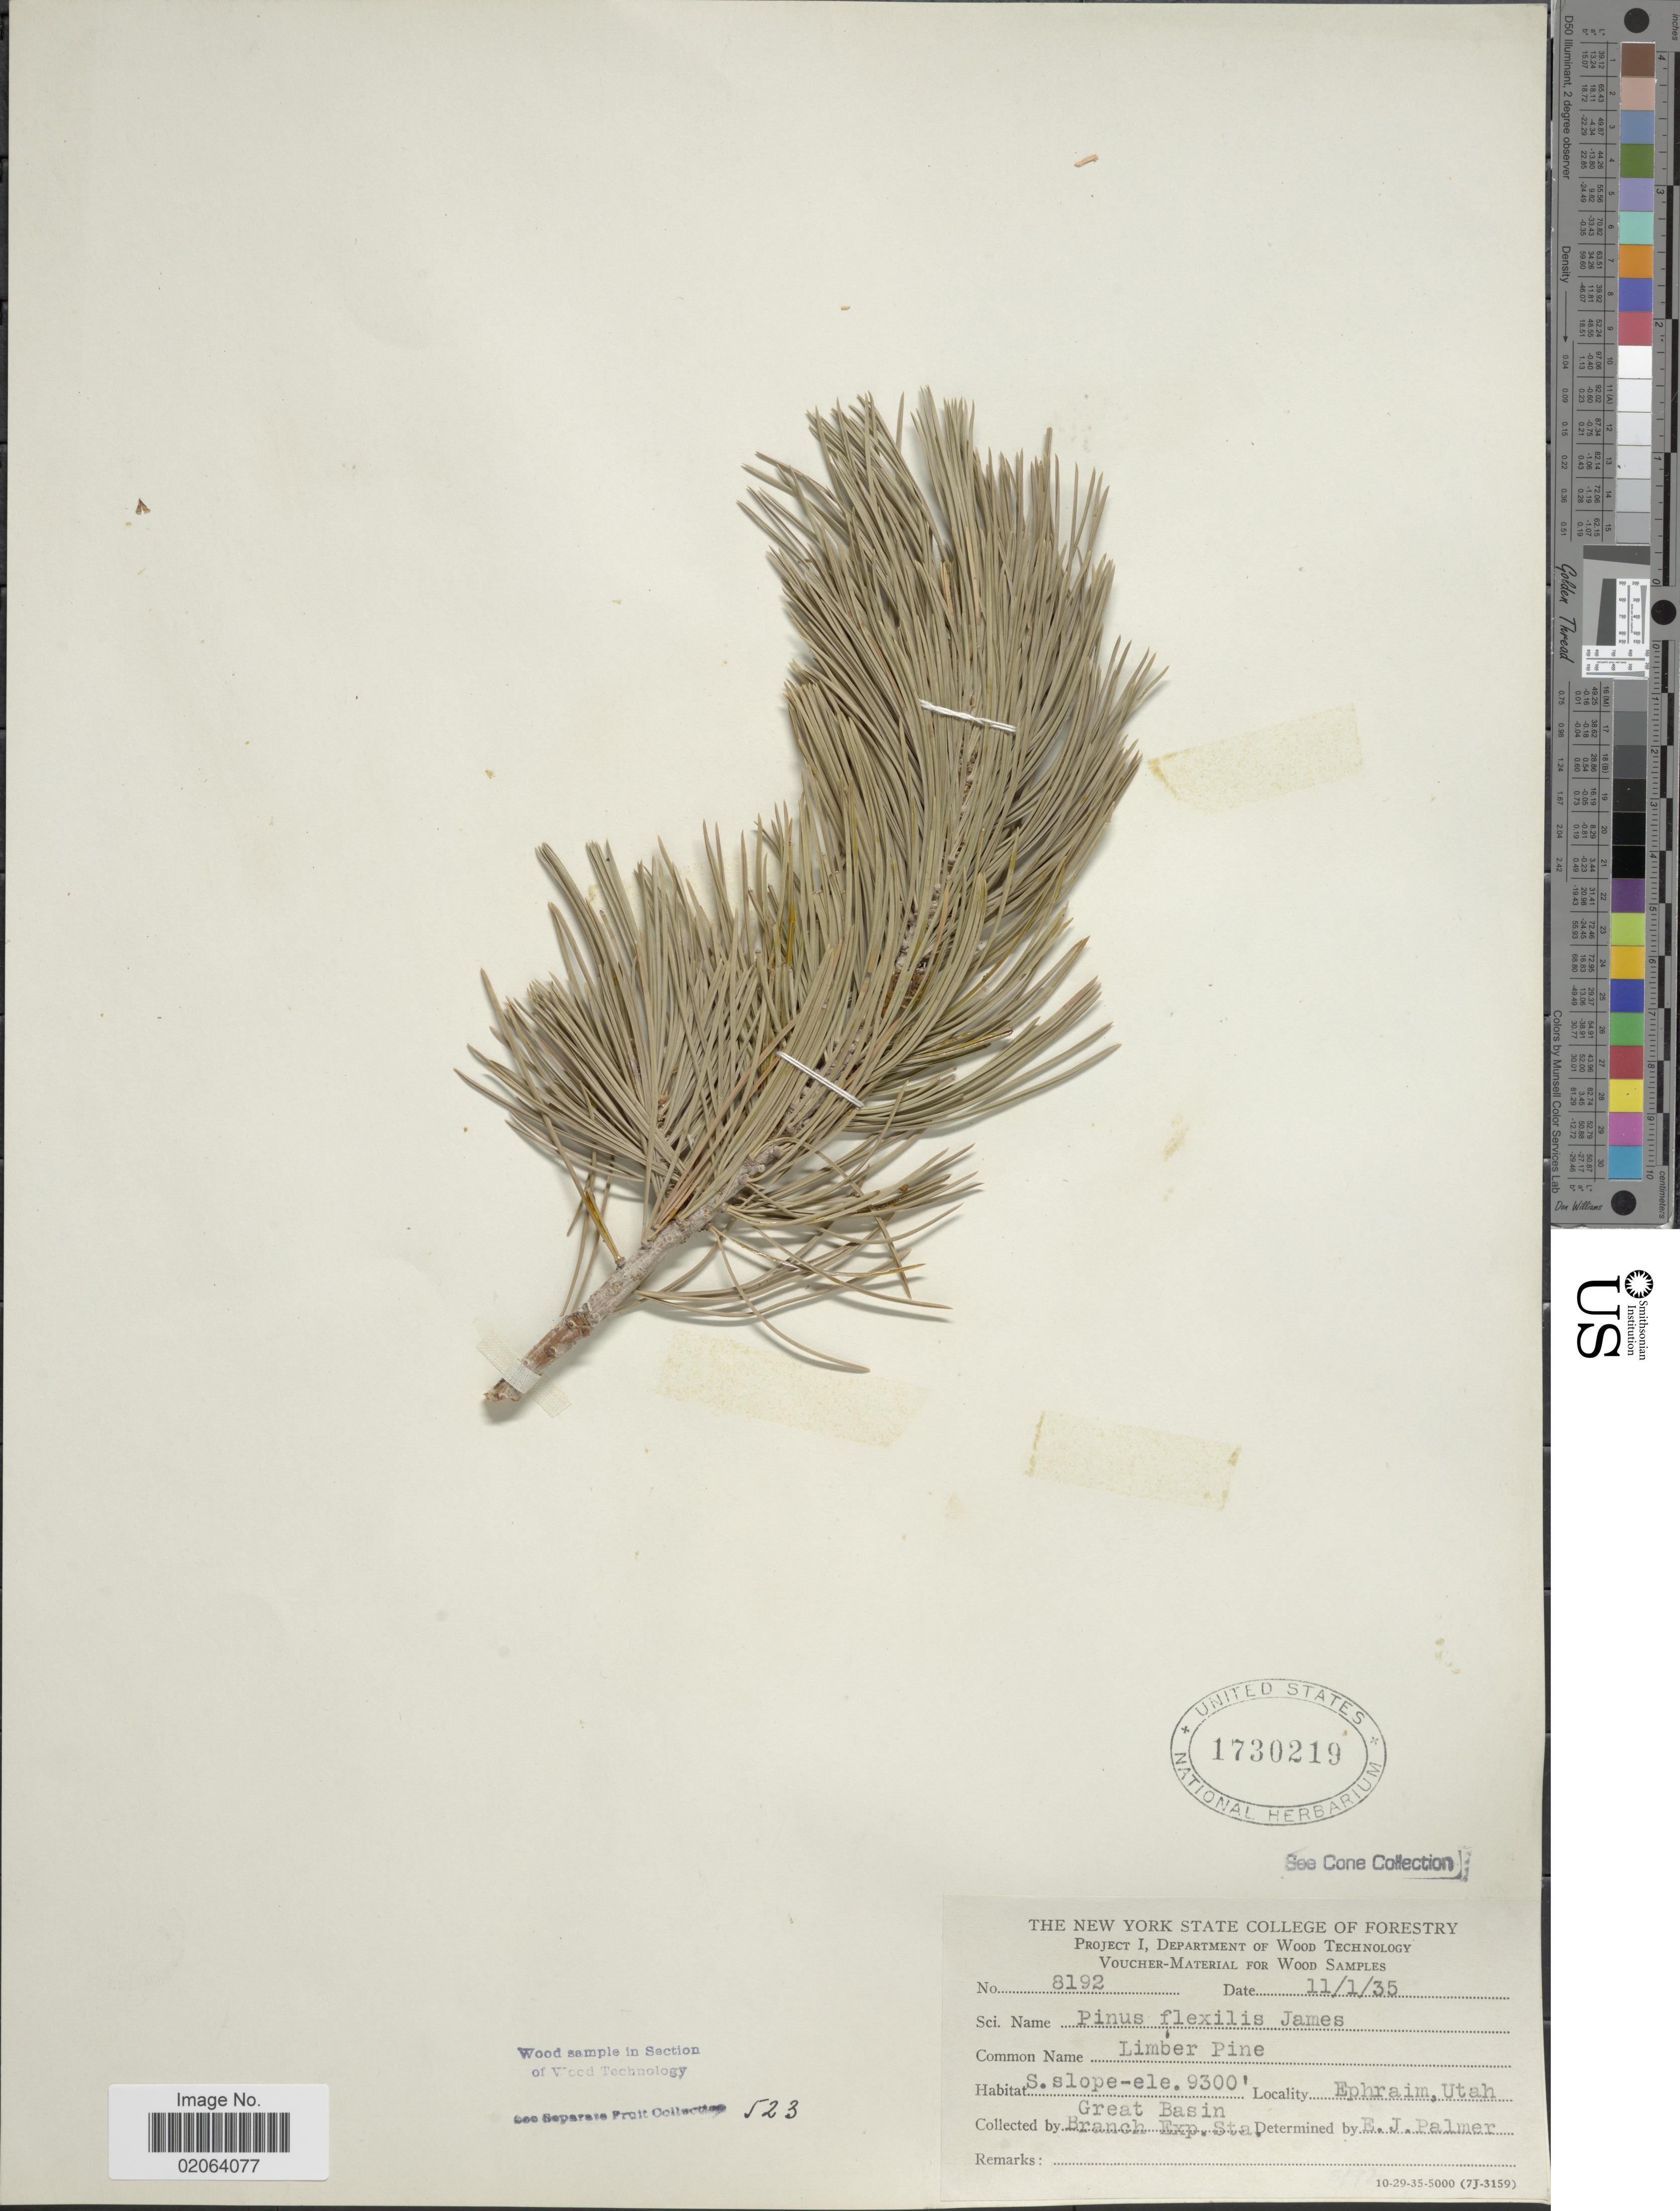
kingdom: Plantae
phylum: Tracheophyta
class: Pinopsida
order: Pinales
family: Pinaceae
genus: Pinus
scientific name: Pinus flexilis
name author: E. James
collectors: Great Basin Branch Exp. Sta.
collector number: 8192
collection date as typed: Transcribed d/m/y: 1/11/35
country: United States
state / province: Utah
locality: Ephraim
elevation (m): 2835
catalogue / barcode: US 1730219